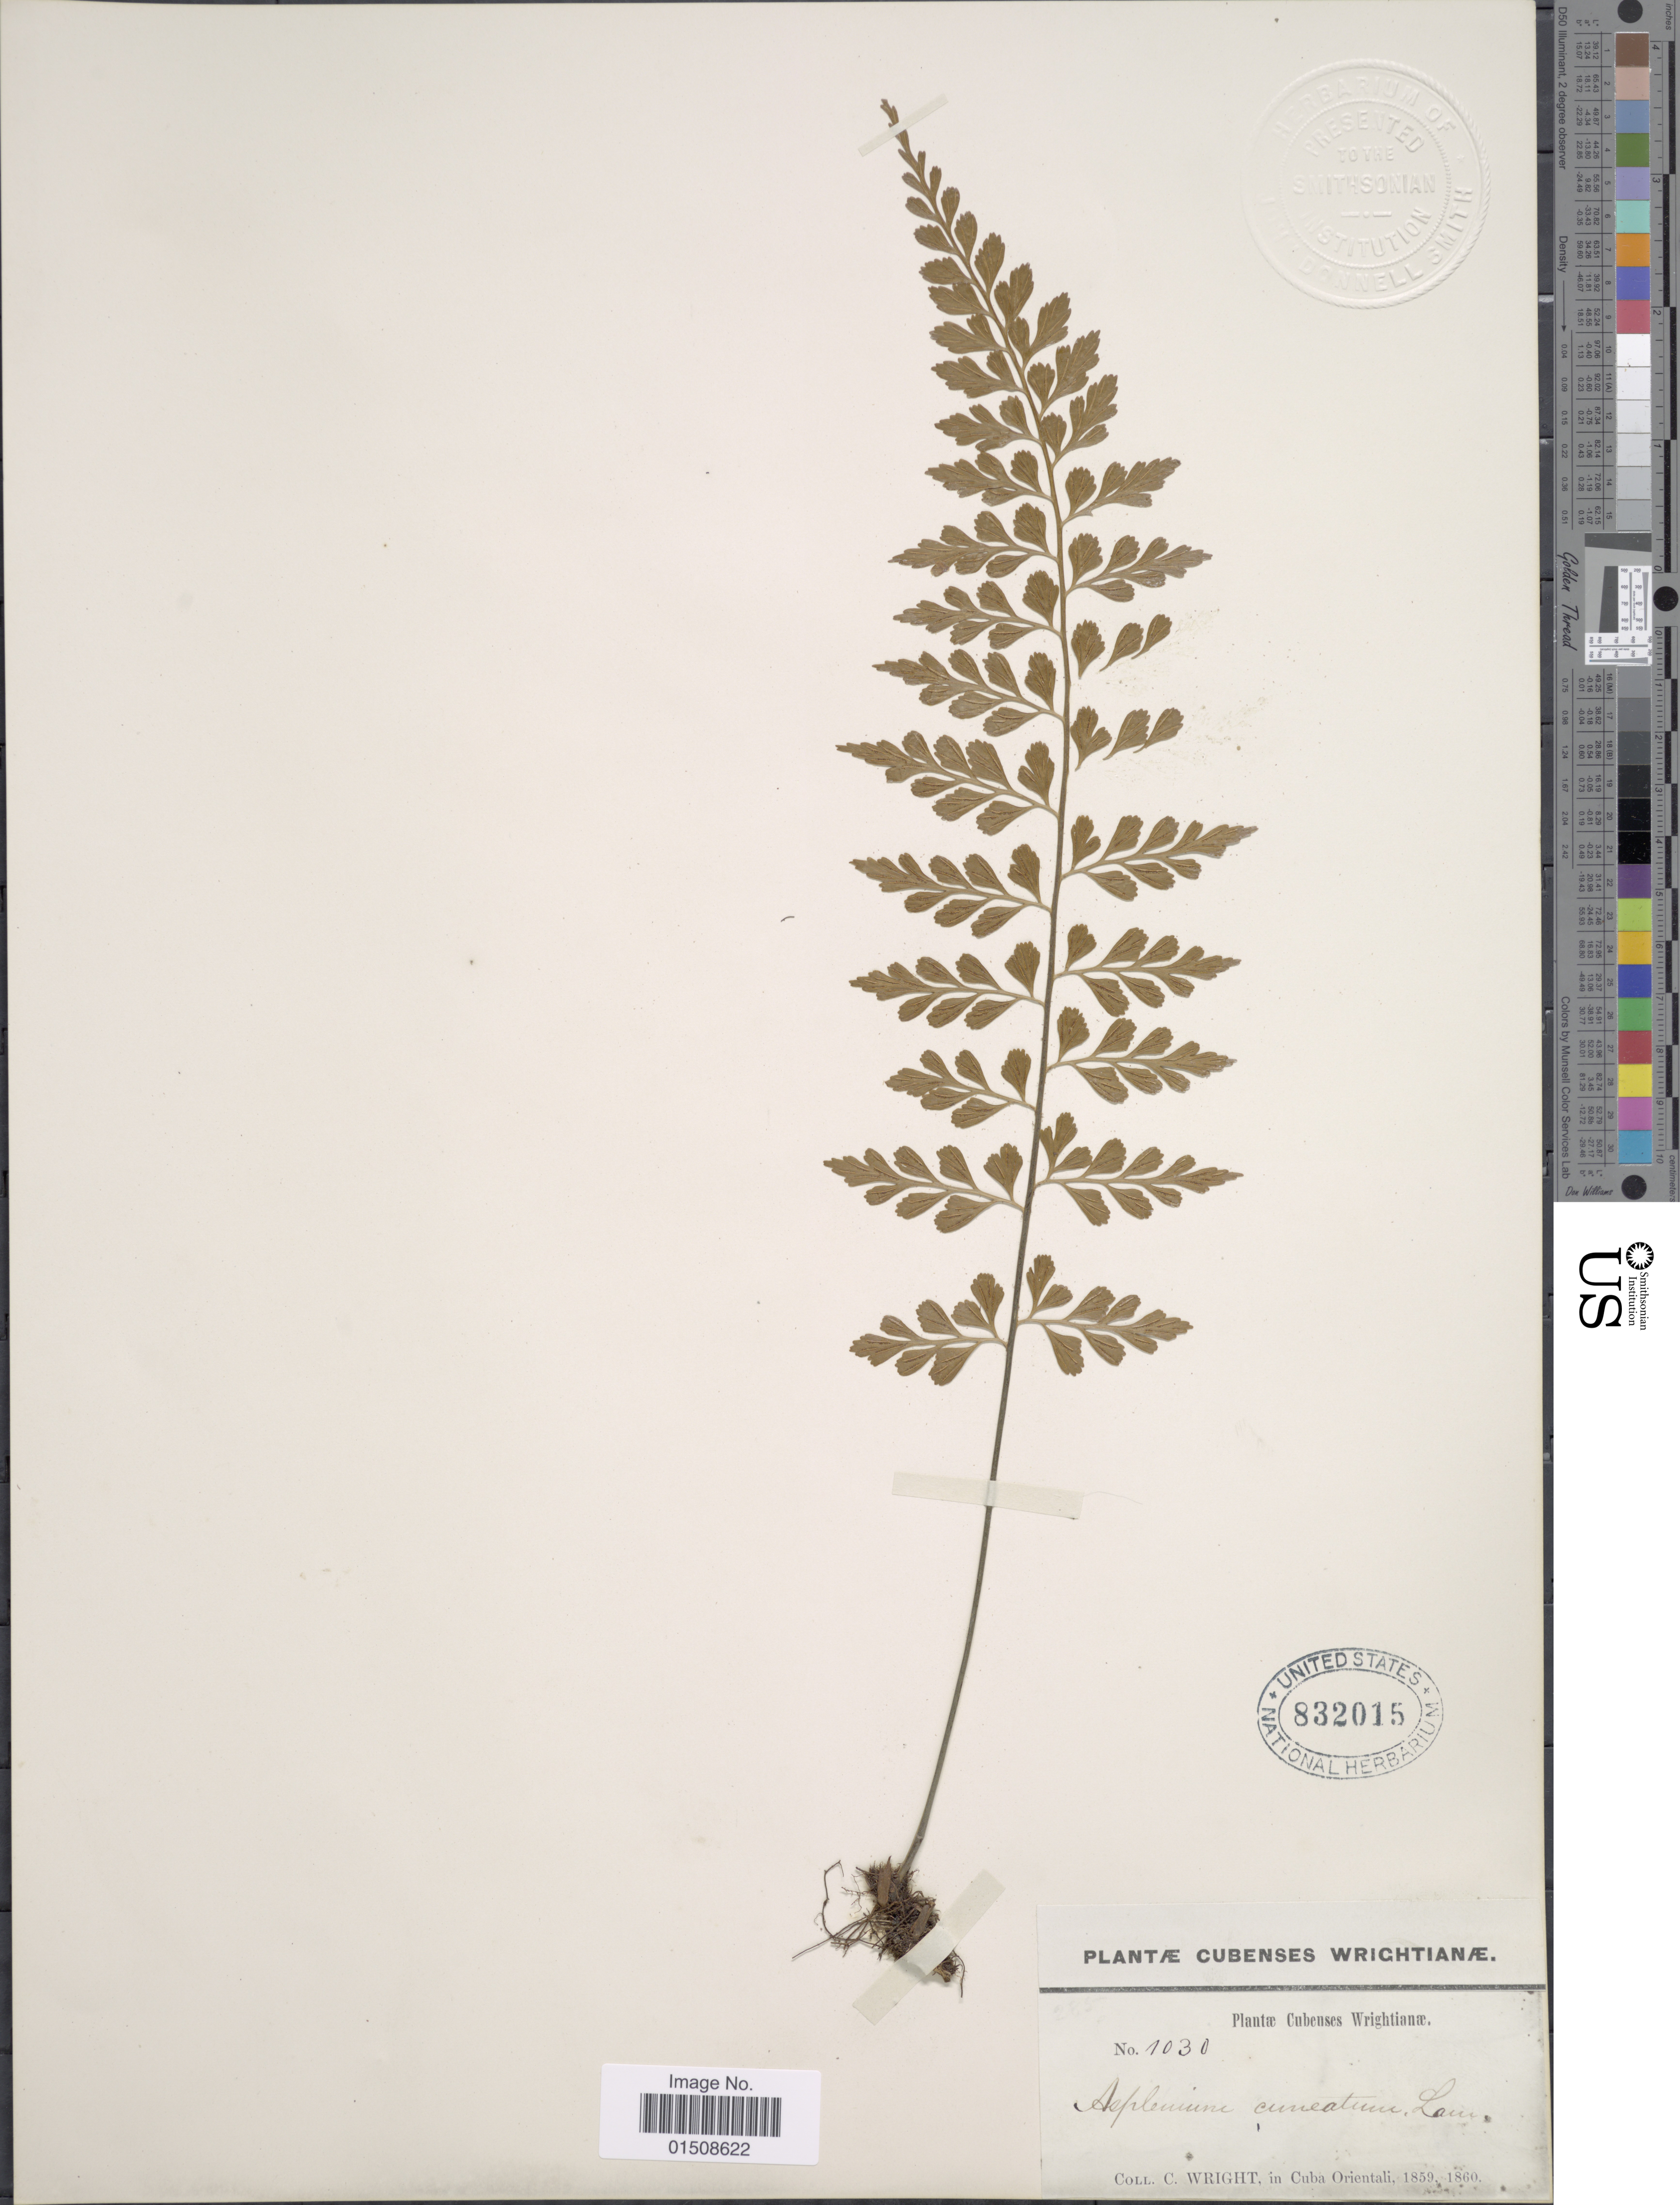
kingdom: Plantae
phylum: Tracheophyta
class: Polypodiopsida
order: Polypodiales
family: Aspleniaceae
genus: Asplenium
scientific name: Asplenium cuneatum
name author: Lam.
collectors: C. Wright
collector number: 1030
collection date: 1859/1860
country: Cuba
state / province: Oriente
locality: Cubenses Wrightianae. In Cuba Orientali.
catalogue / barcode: US 832015